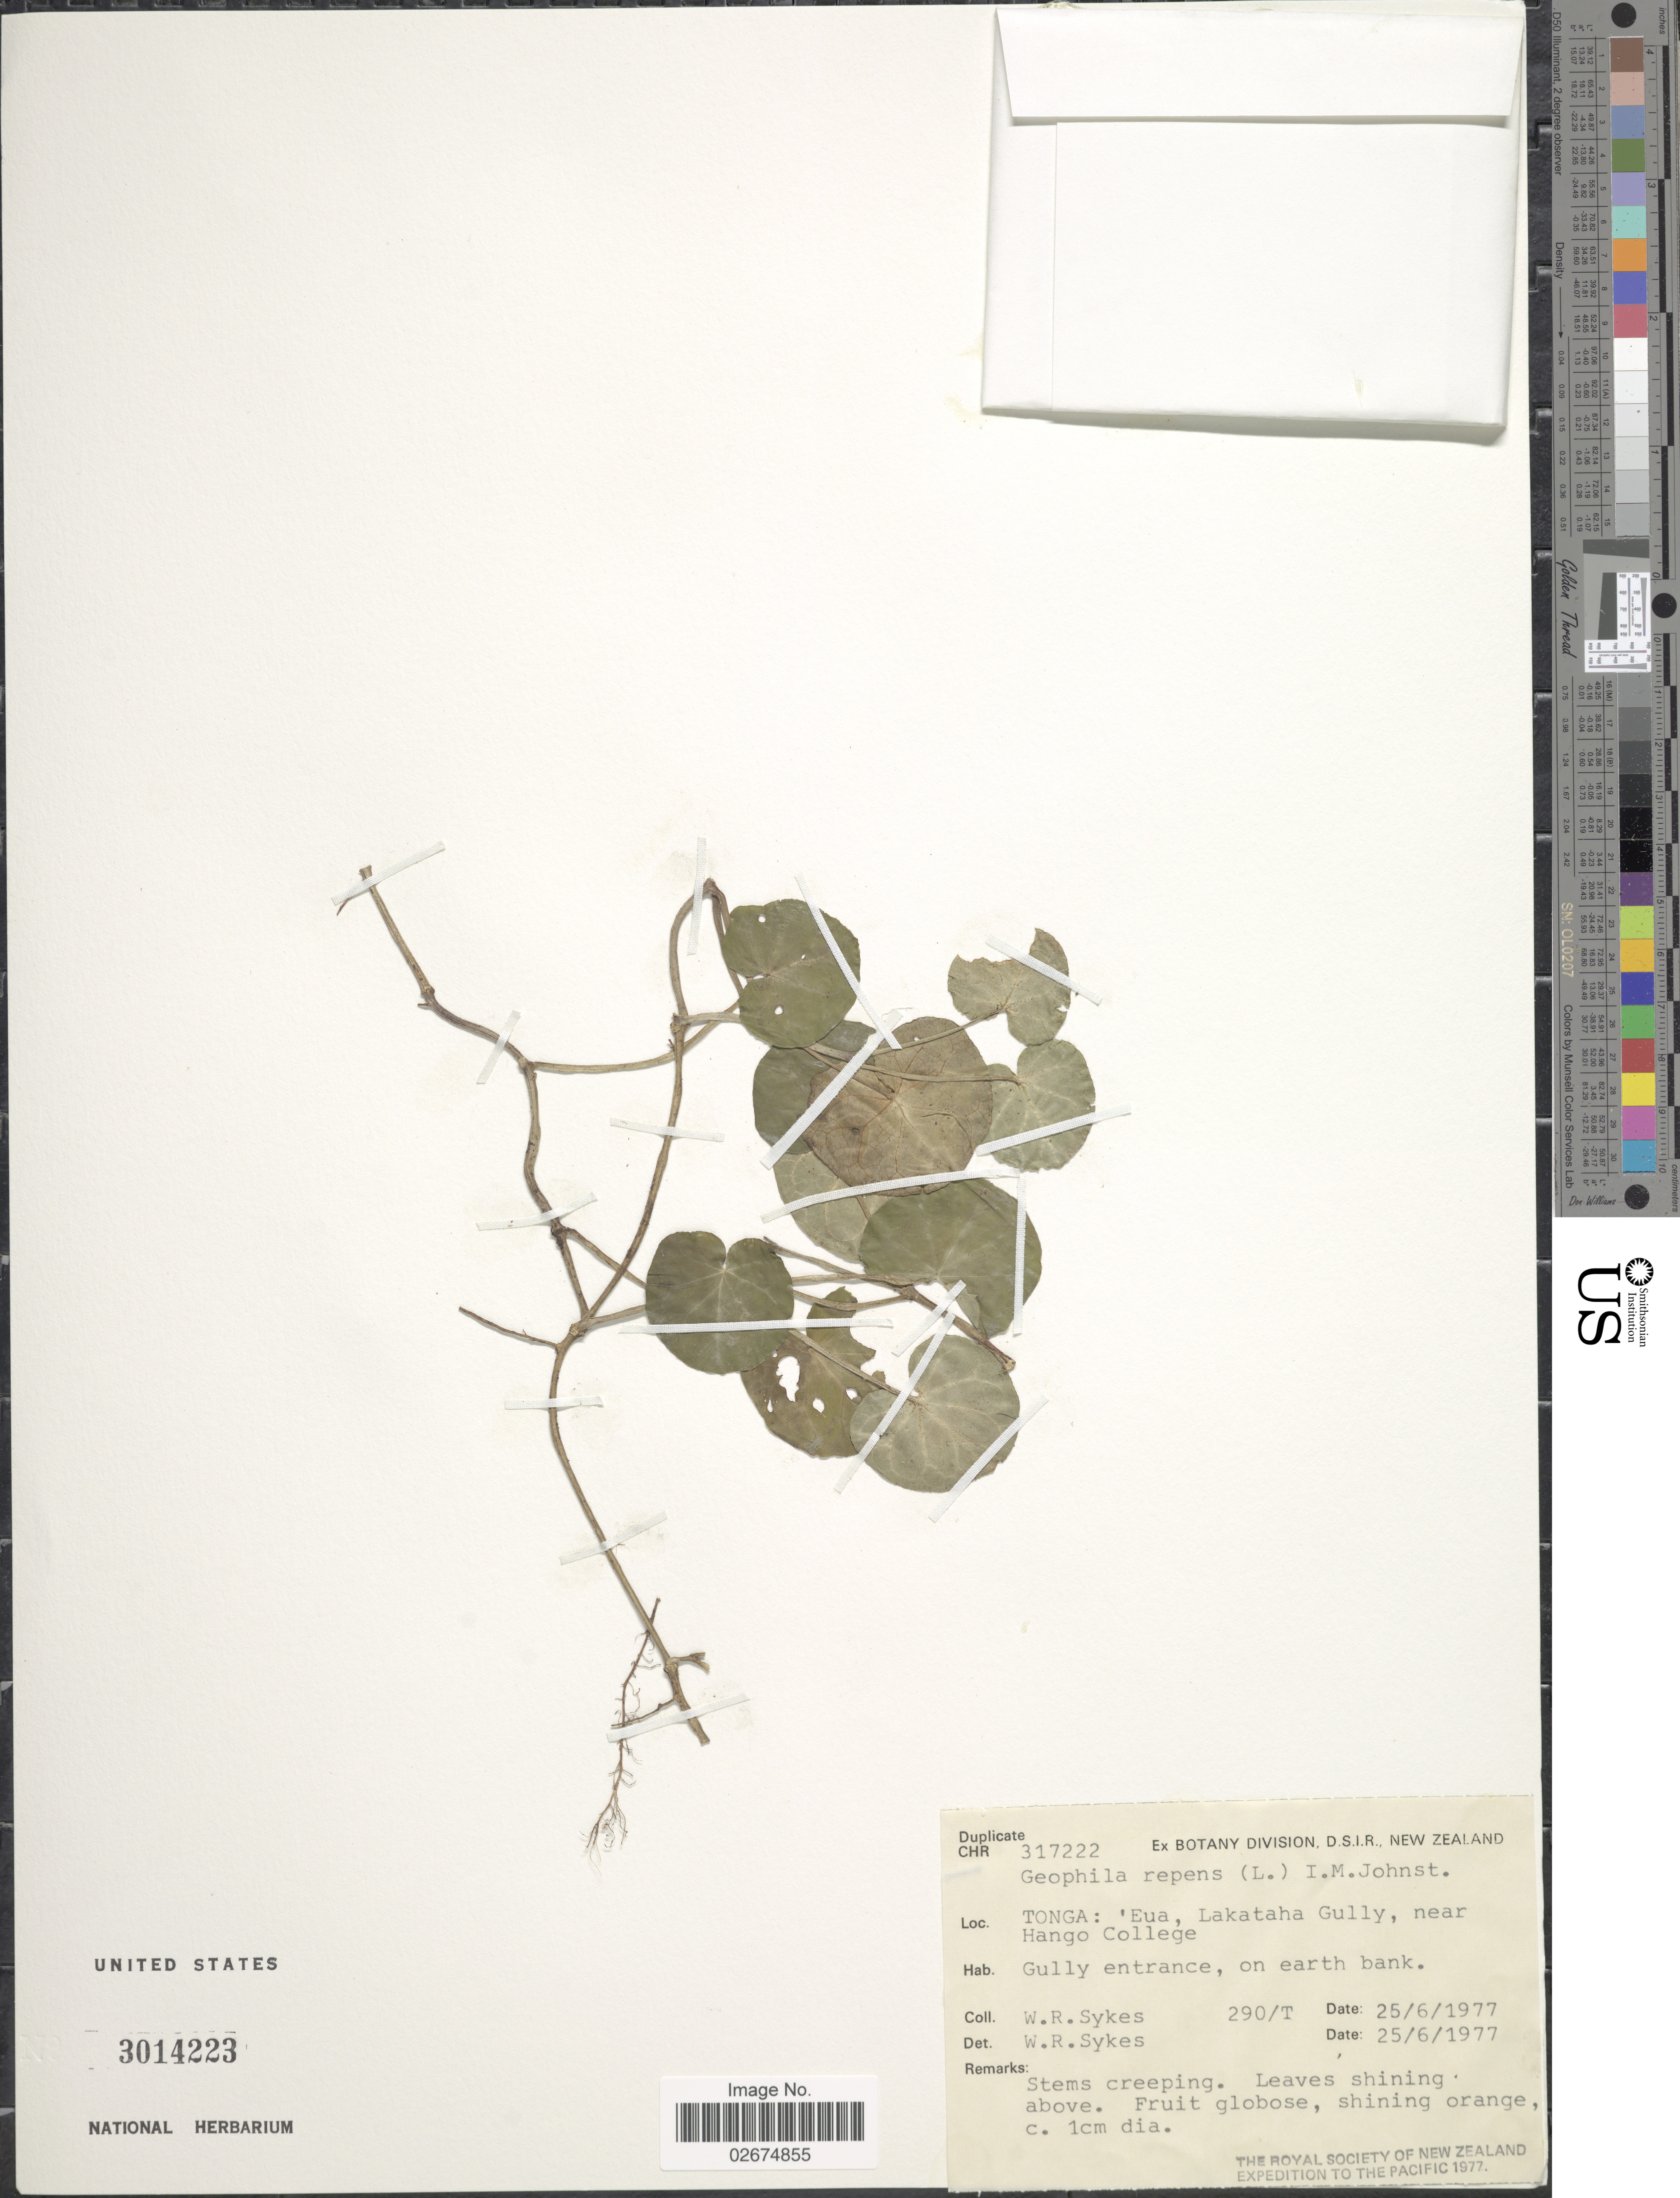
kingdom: Plantae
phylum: Tracheophyta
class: Magnoliopsida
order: Gentianales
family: Rubiaceae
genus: Geophila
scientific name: Geophila repens var. asiatica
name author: (Cham. & Schltdl.) Fosberg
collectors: W. R. Sykes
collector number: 290/T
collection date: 1977-06-25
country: Tonga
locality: Eua, Lakataha Gully, near Hango College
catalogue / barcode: US 3014223